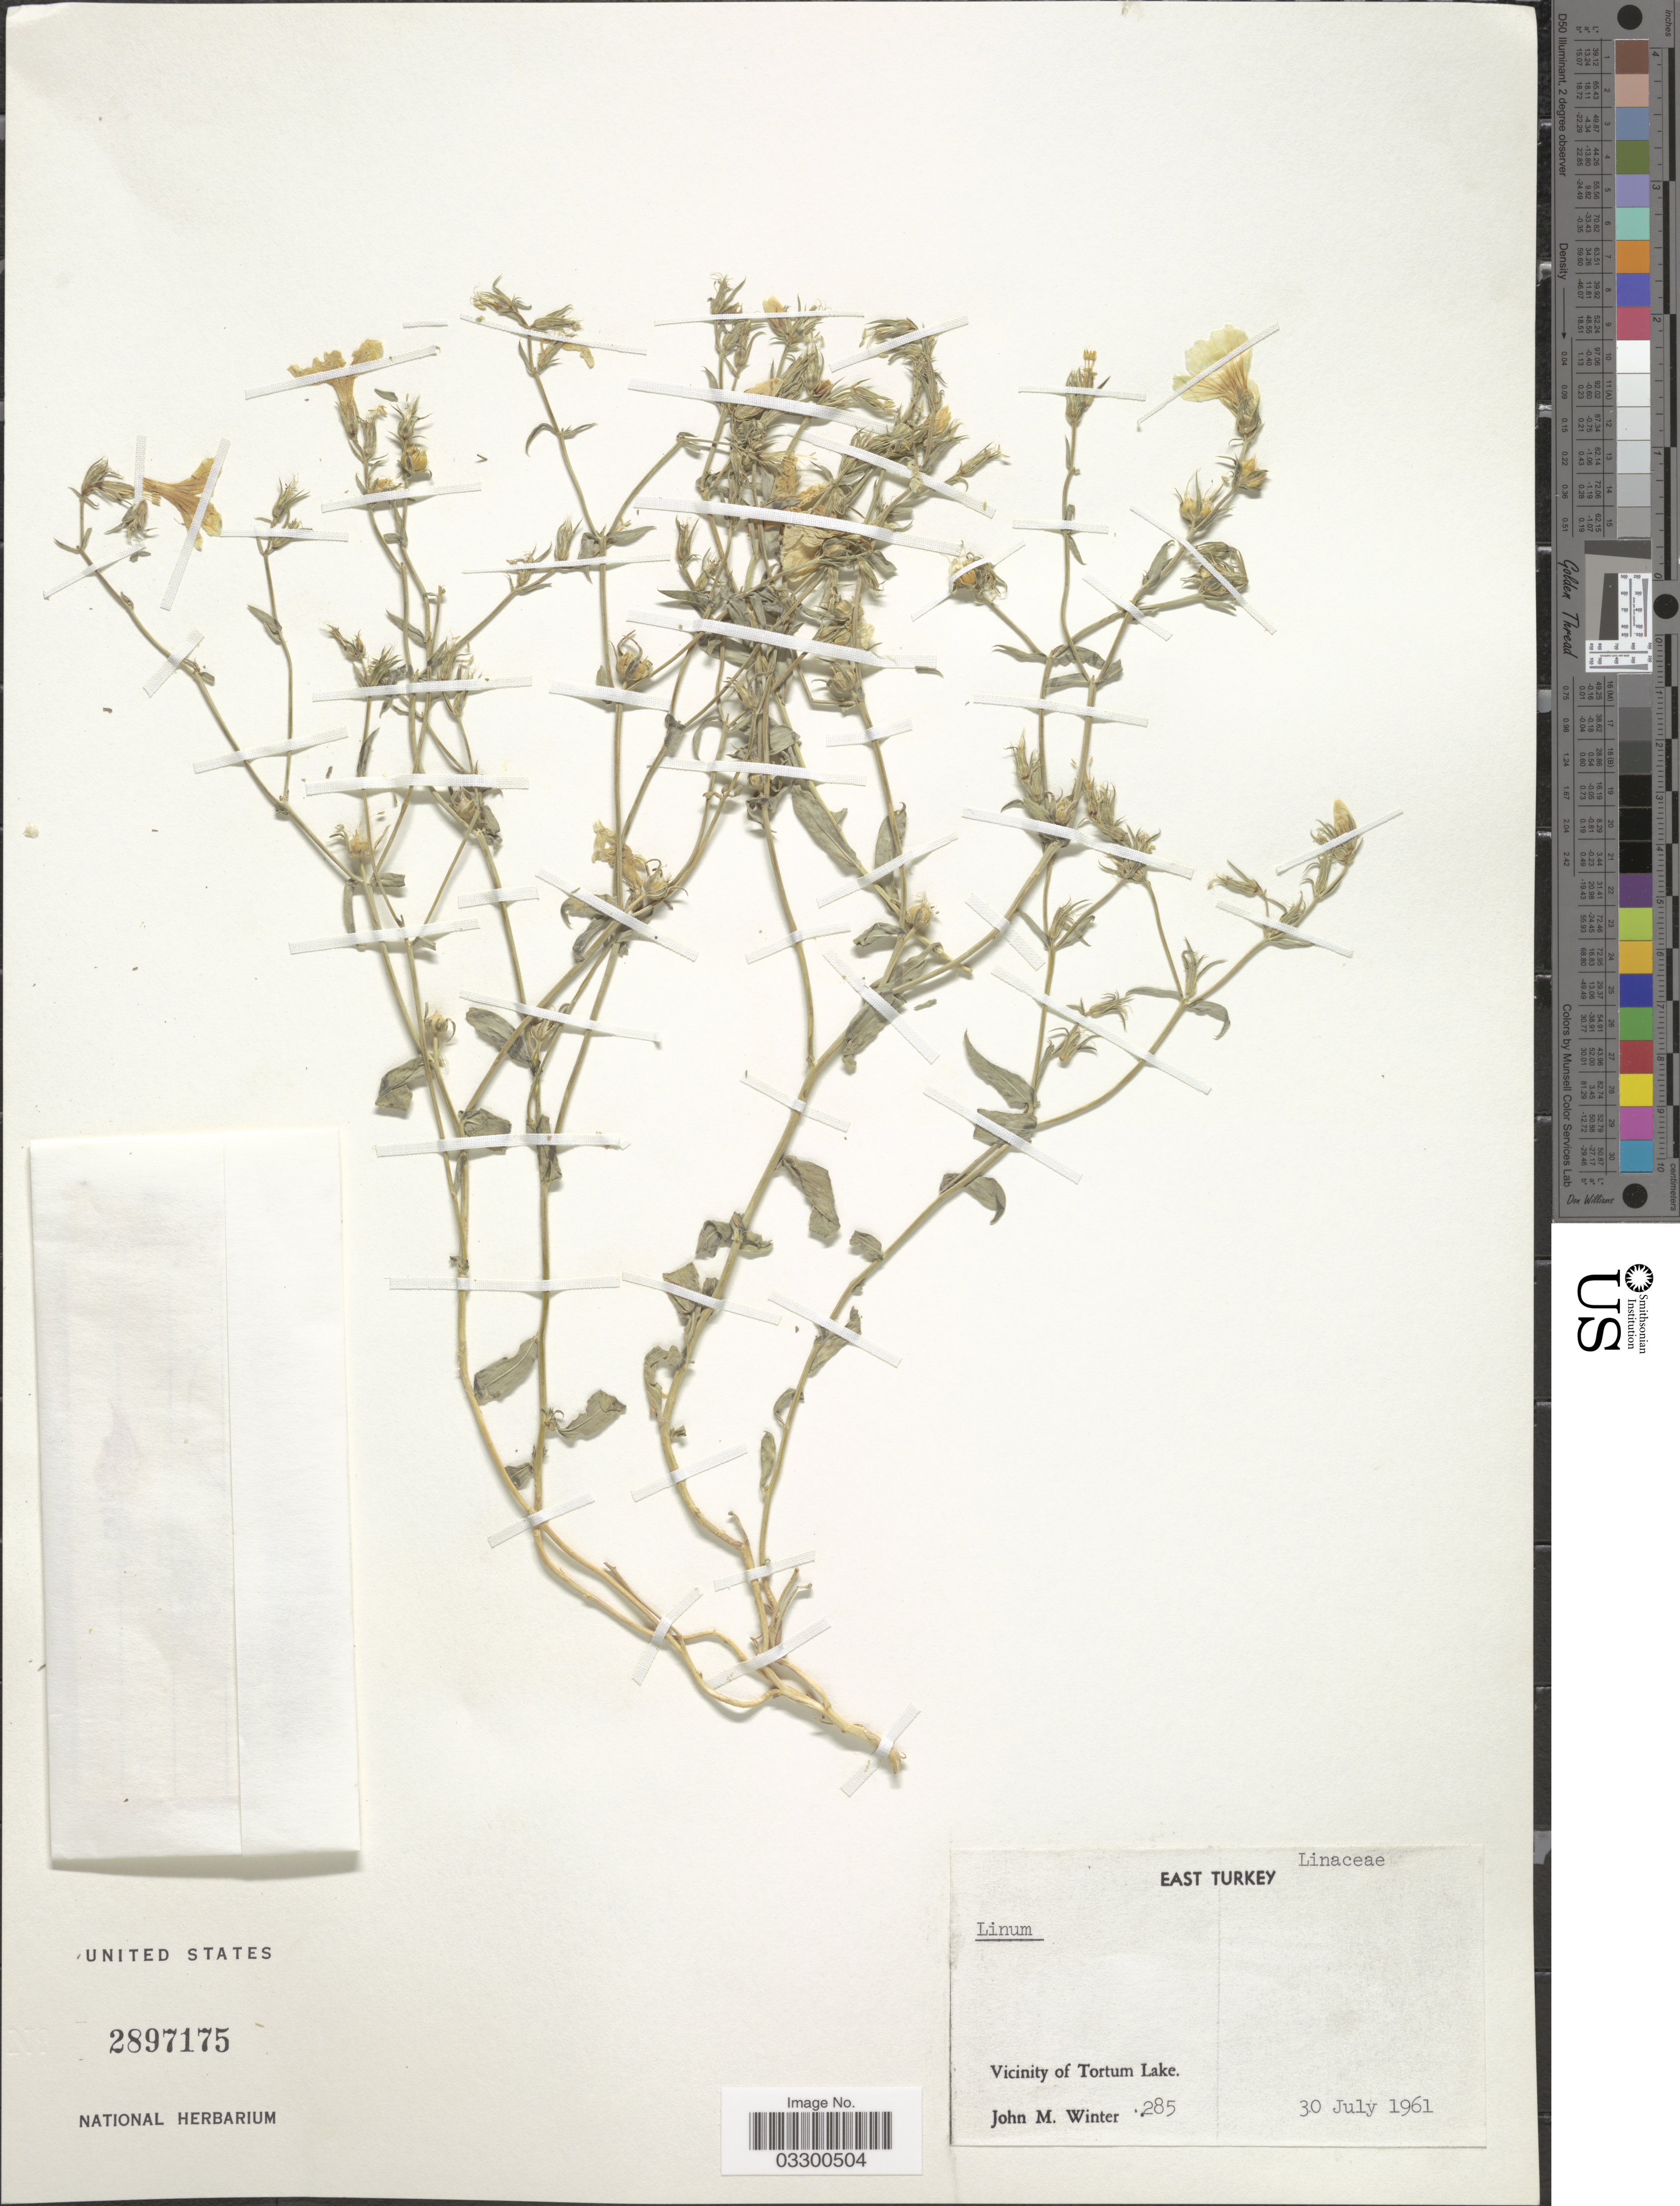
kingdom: Plantae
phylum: Tracheophyta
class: Magnoliopsida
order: Malpighiales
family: Linaceae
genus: Linum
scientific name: Linum sp.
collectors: J. M. Winter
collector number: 285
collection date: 1961-07-30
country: Turkey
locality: East Turkey. Vicinity of Tortum Lake.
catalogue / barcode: US 2897175